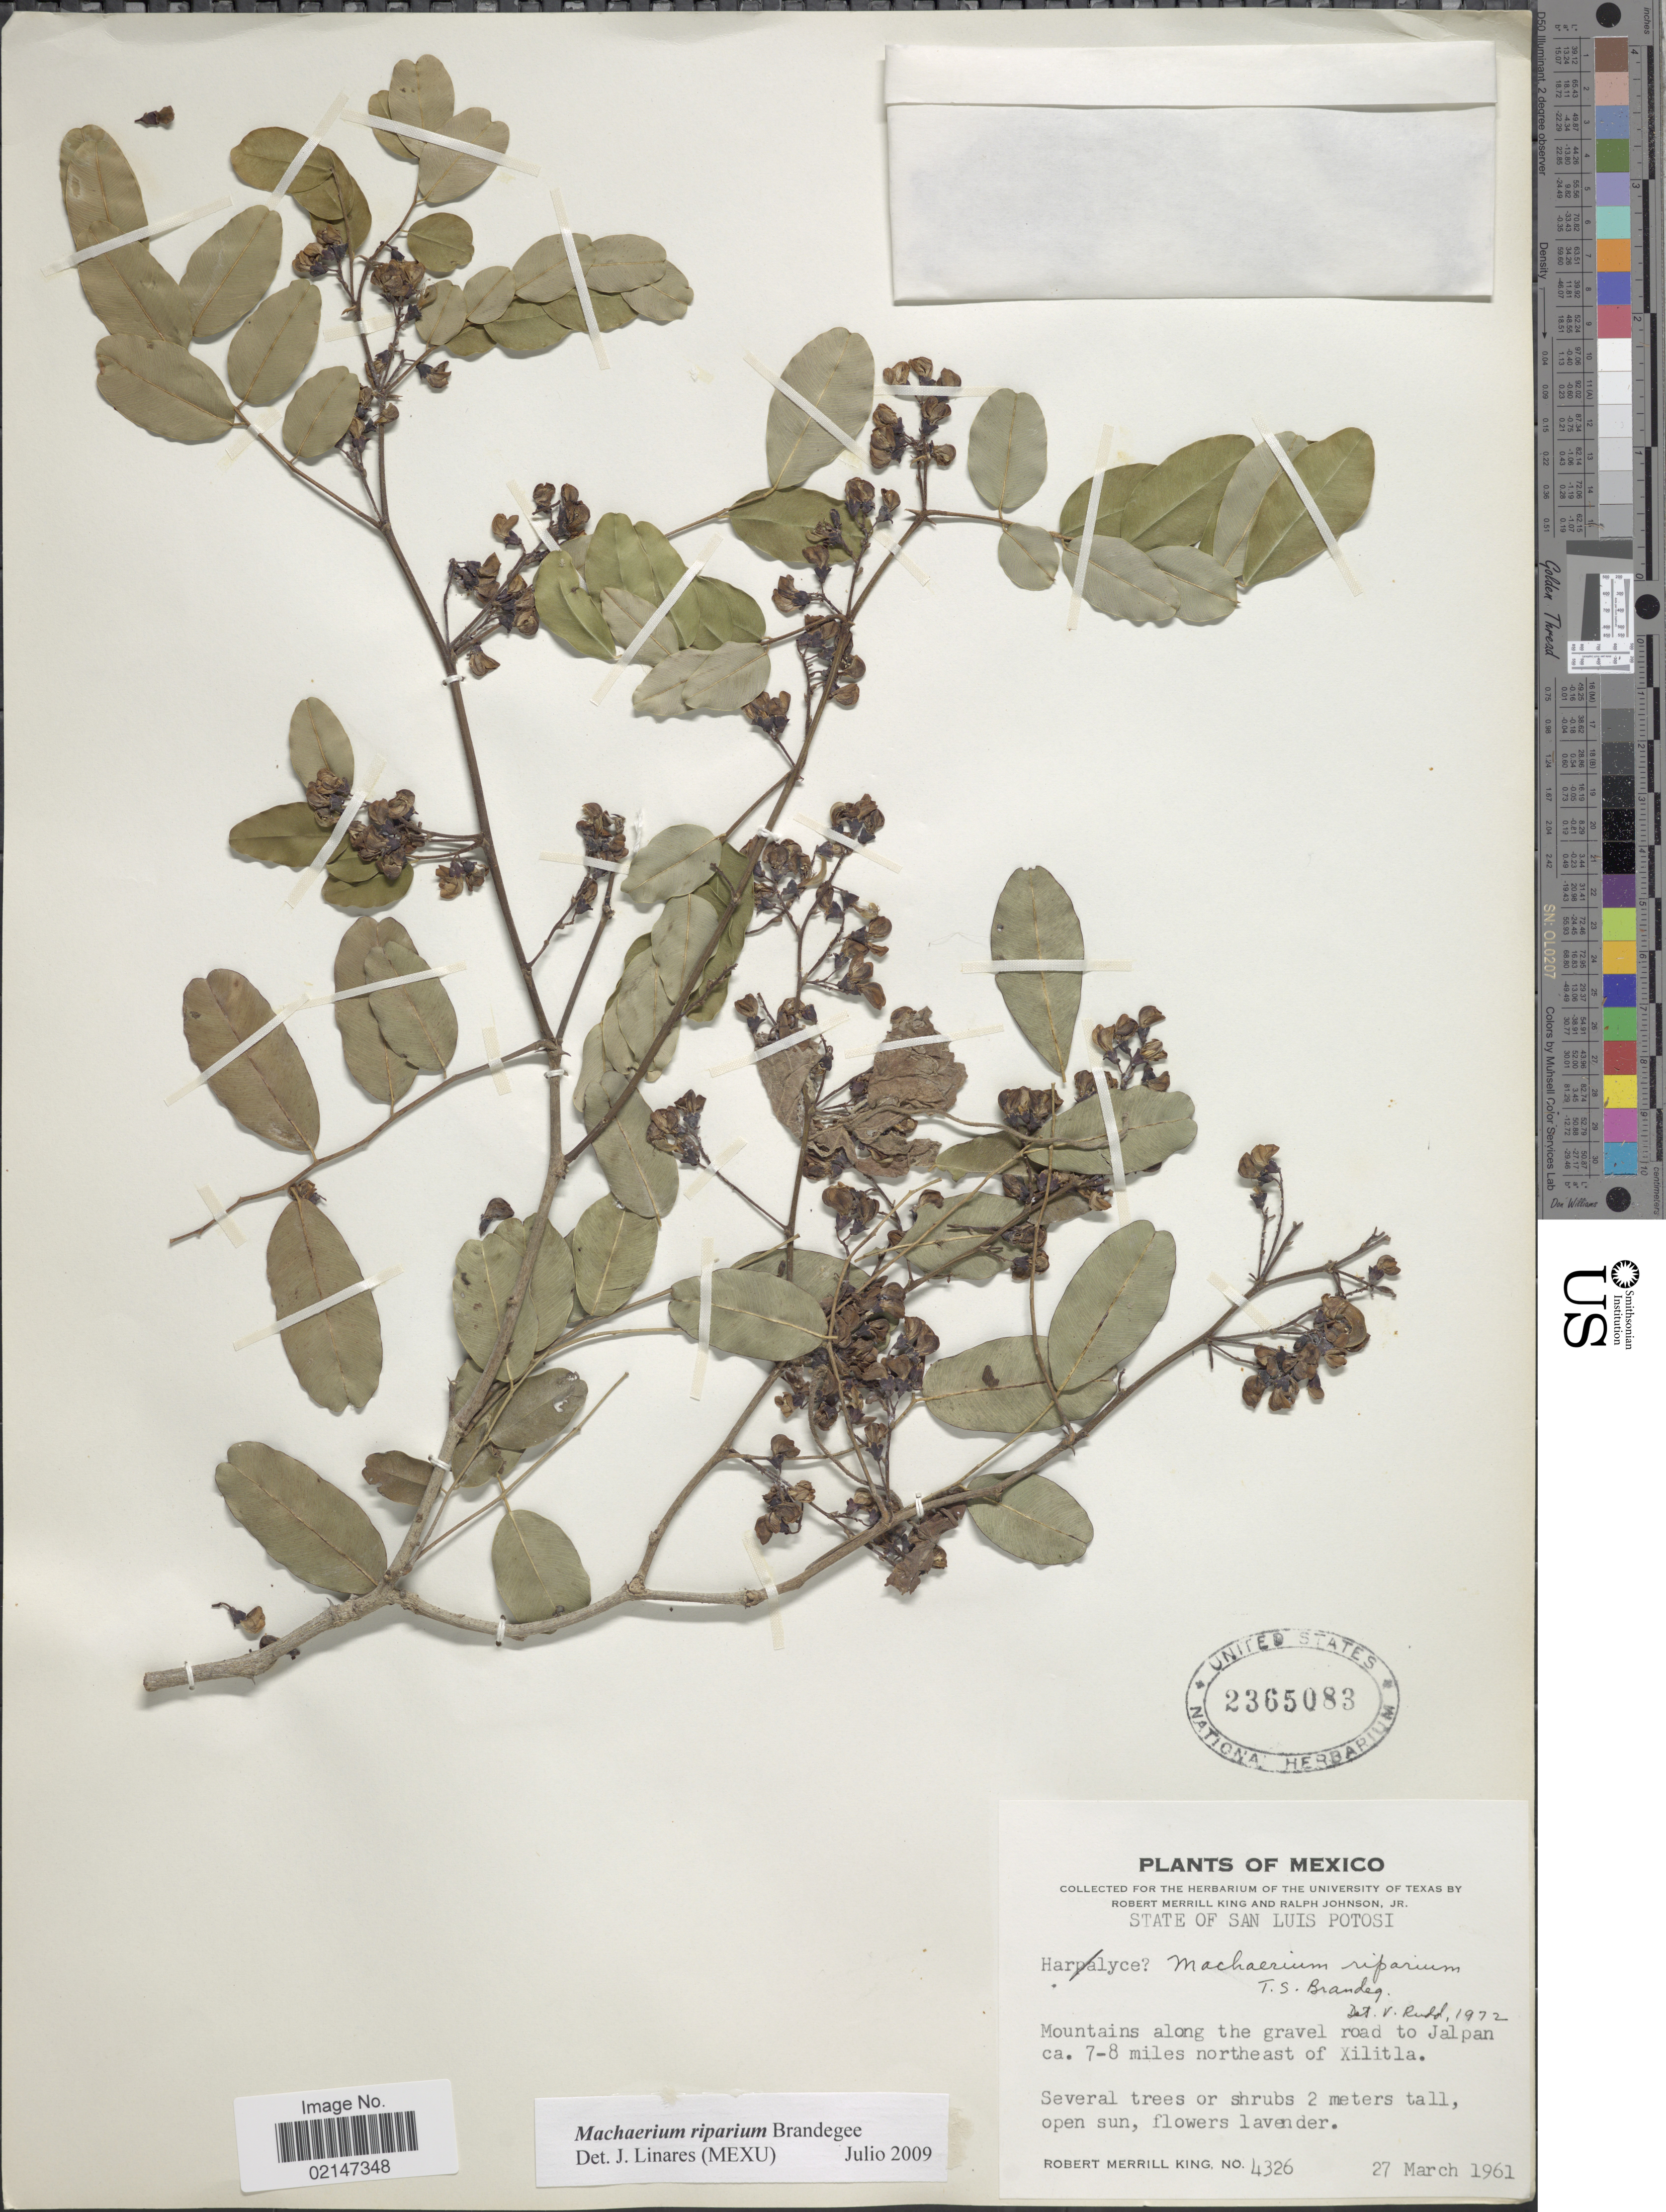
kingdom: Plantae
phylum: Tracheophyta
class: Magnoliopsida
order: Fabales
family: Fabaceae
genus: Machaerium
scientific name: Machaerium riparium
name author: Brandegee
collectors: R. M. King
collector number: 4326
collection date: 1961-03-27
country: Mexico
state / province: San Luis Potosí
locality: Mountains along the gravel road to Jalpan ca. 7-8 miles northeast of Xilitla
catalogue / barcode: US 2365083